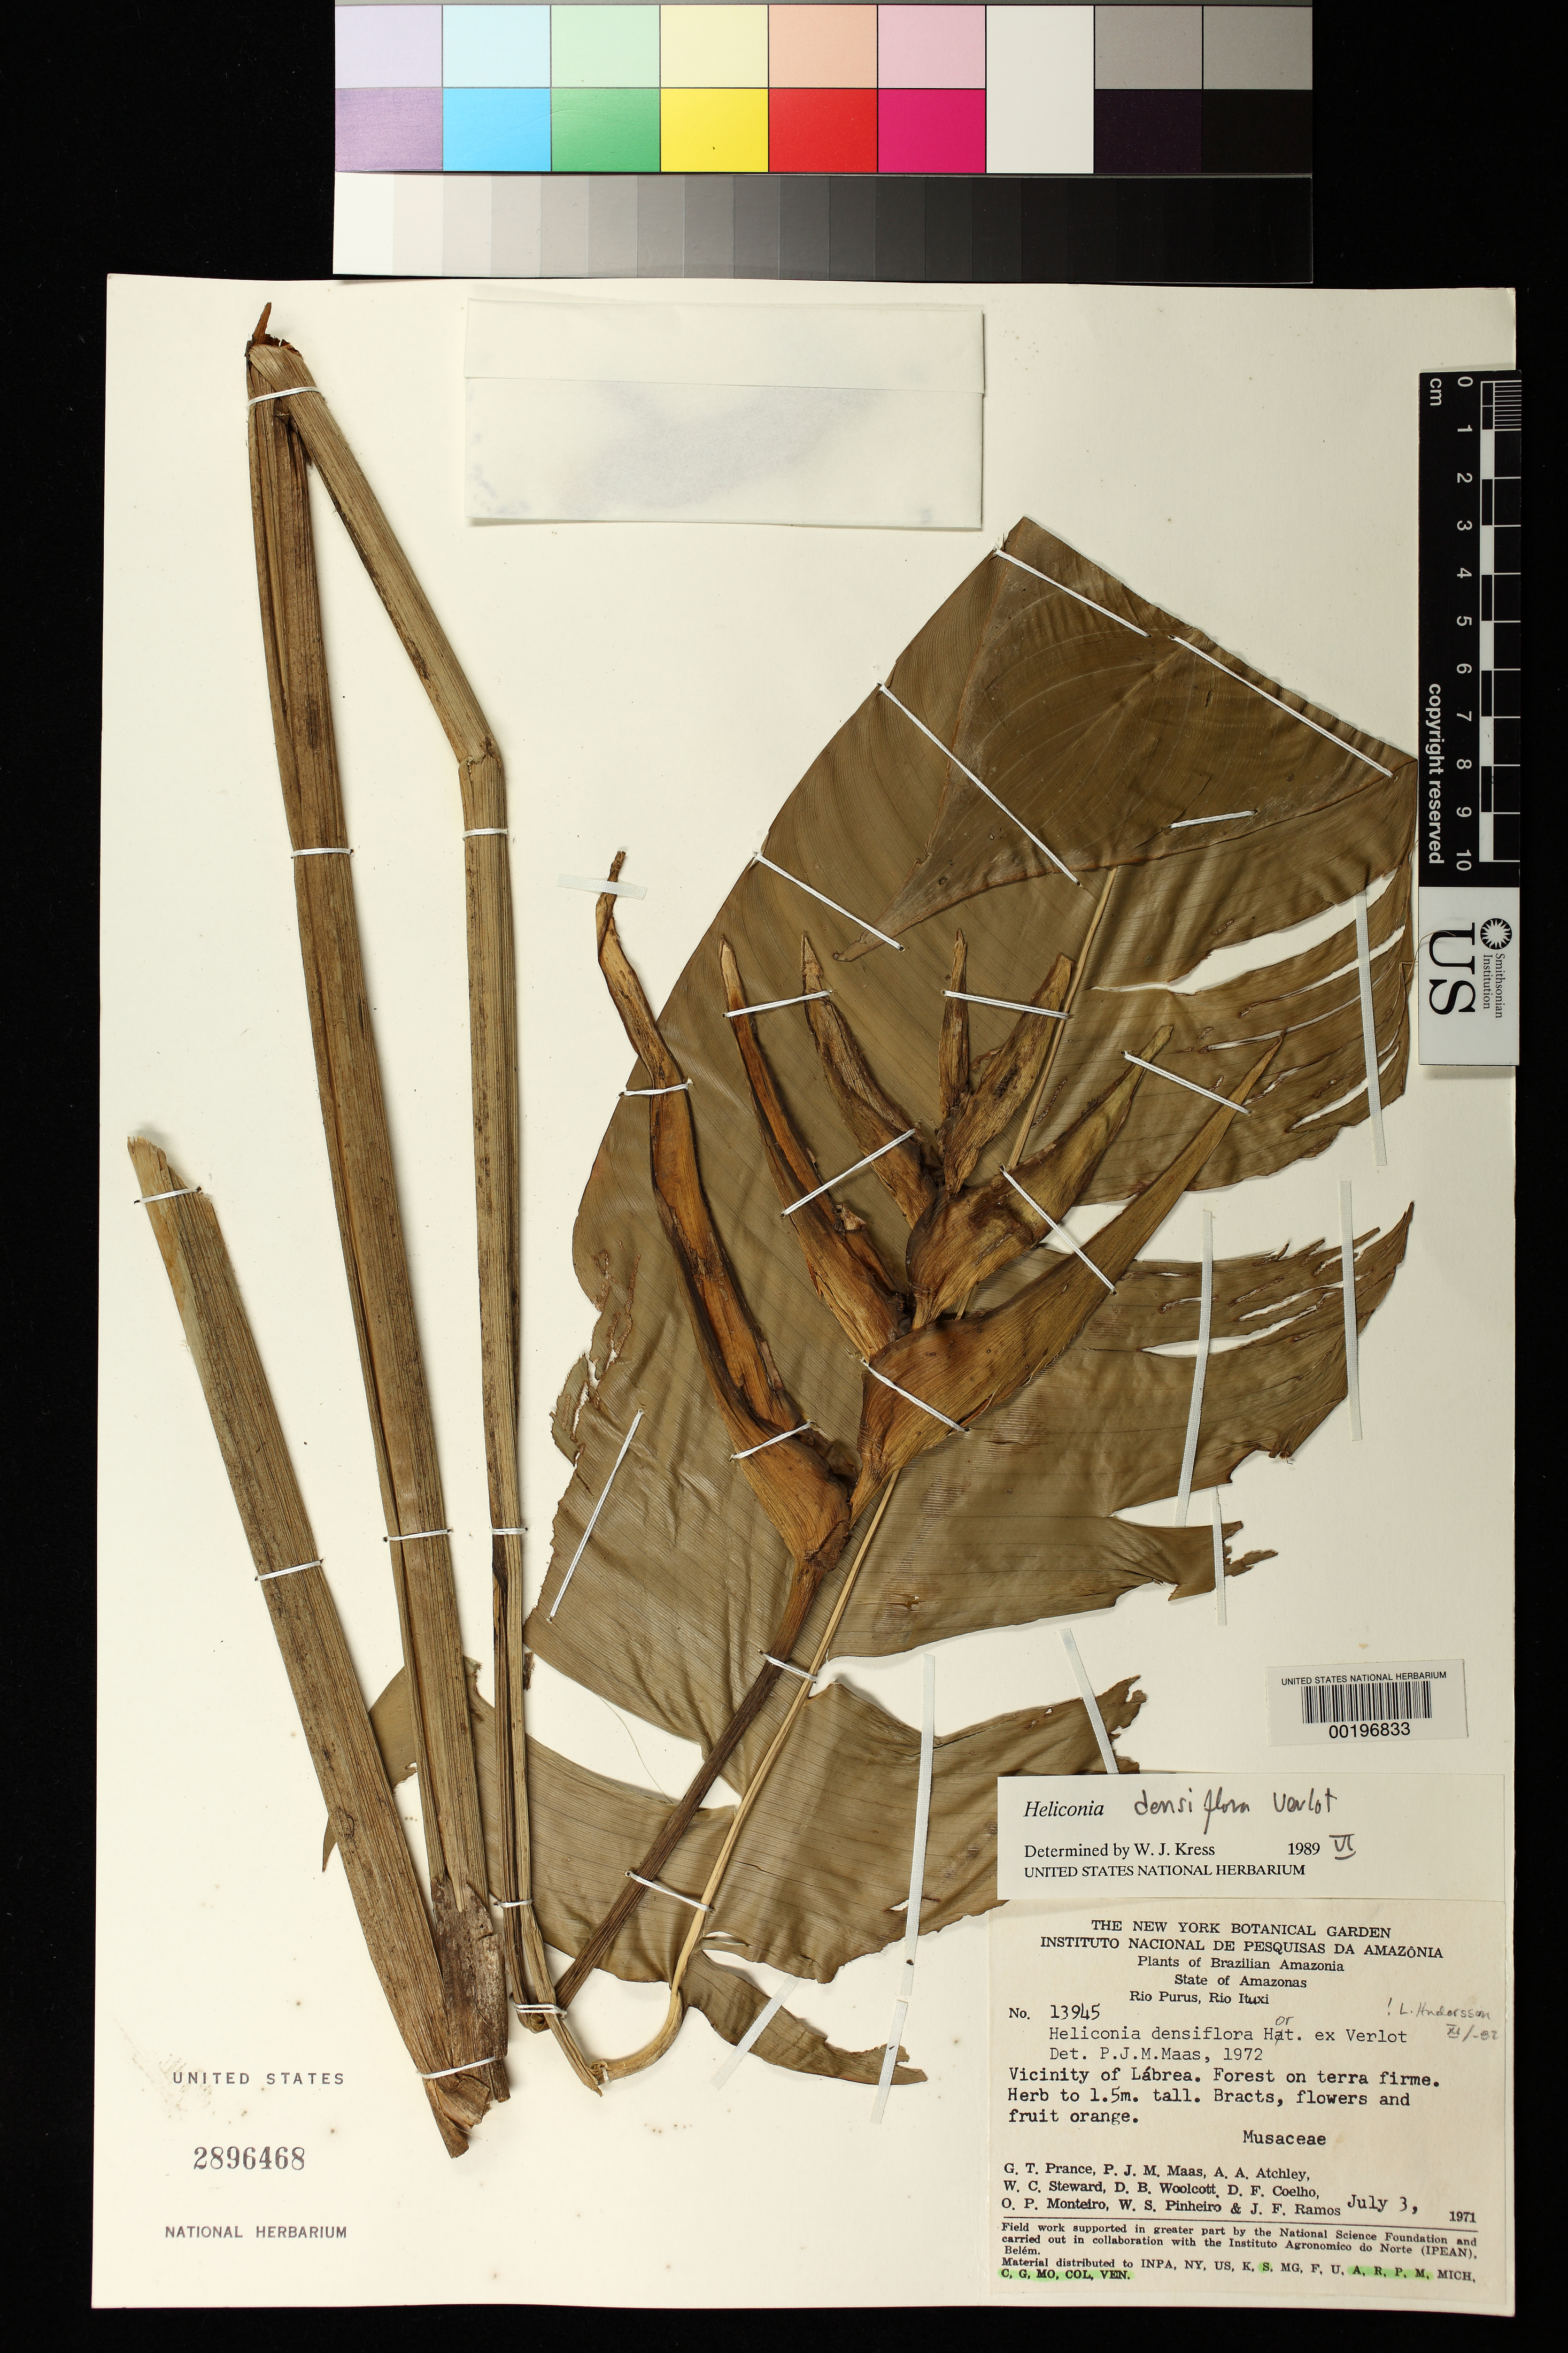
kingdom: Plantae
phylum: Tracheophyta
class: Liliopsida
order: Zingiberales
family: Heliconiaceae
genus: Heliconia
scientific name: Heliconia densiflora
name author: B. Verl.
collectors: G. T. Prance, P. Maas, A. A. Atchley, W. C. Steward, D. B. Woolcott, D. F. Coêlho, O. P. Monteiro, W. S. Pinheiro & W. S. Pinheiro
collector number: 13945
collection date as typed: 03 Jul 1971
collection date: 1971-07-03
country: Brazil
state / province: Amazonas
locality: Rio purus, rio ituxi, vicinity of labrea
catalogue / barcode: US 2896468